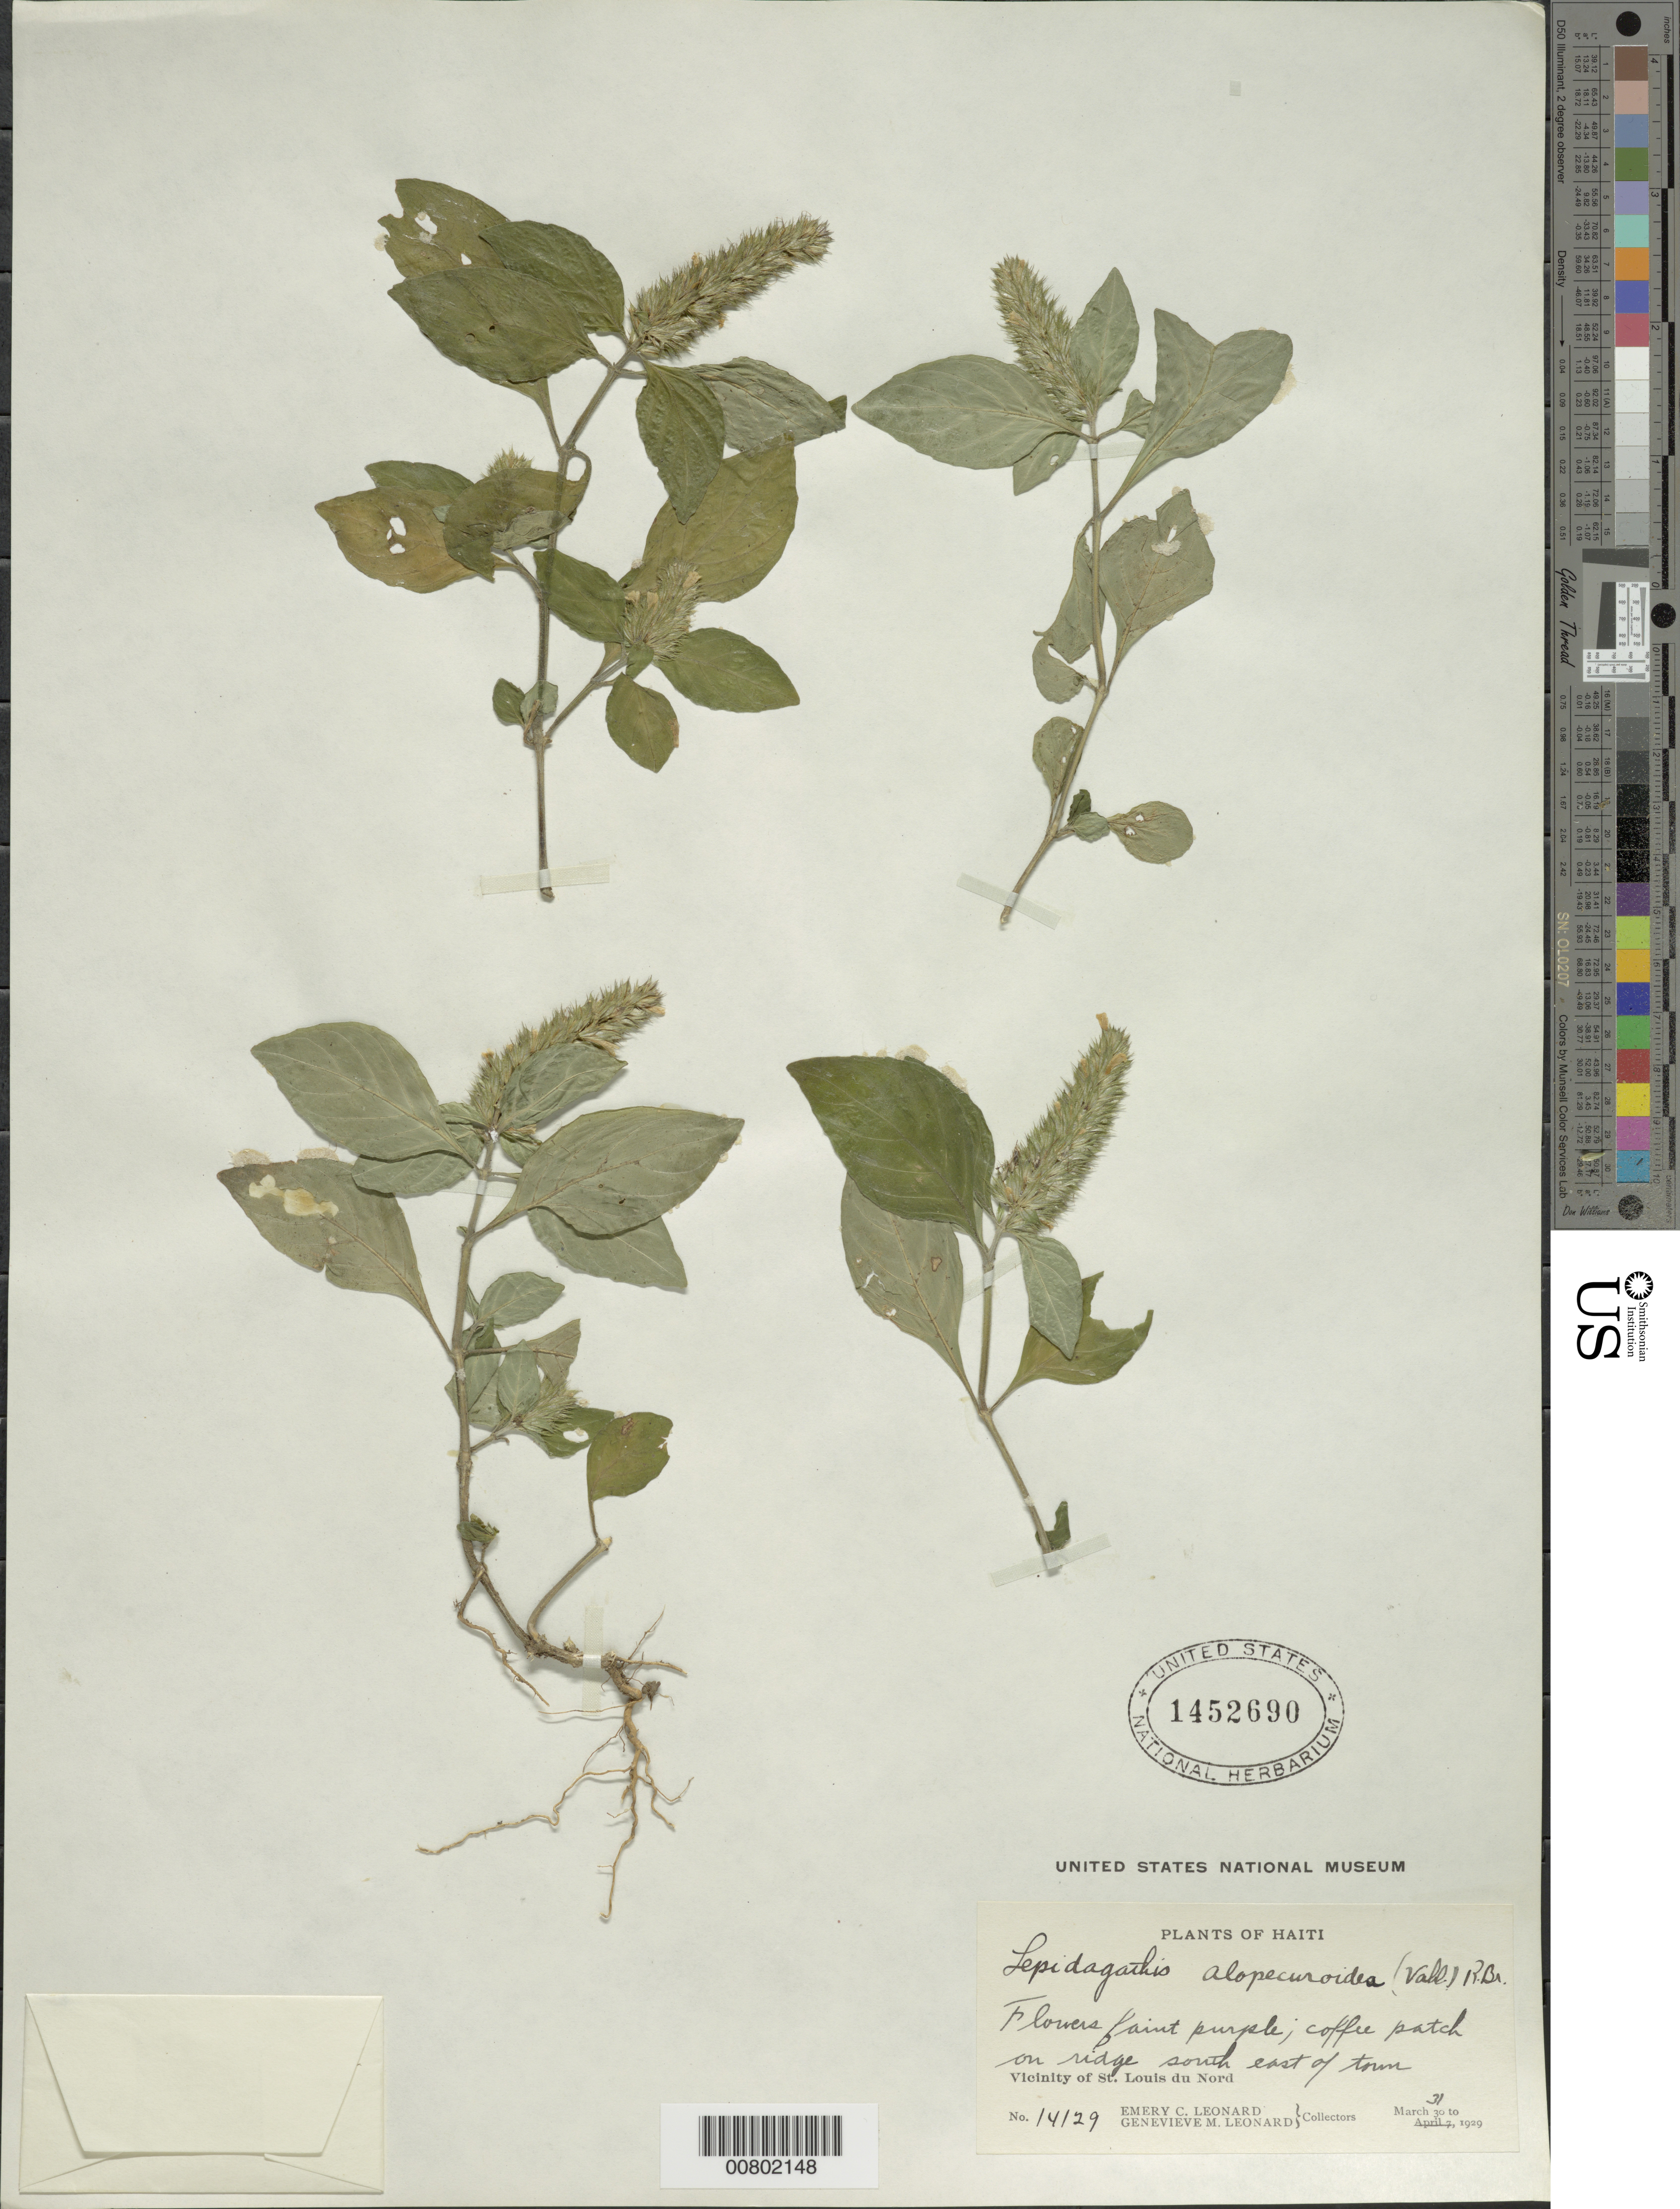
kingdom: Plantae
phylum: Tracheophyta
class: Magnoliopsida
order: Lamiales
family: Acanthaceae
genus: Teliostachya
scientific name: Teliostachya alopecuroidea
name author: (Vahl) Nees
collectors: E. C. Leonard & G. M. Leonard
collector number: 14129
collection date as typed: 31 Mar 1929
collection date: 1929-03-31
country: Haiti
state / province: Nord-Ouest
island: Hispaniola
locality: Vicinity of St. Louis du Nord, SE of town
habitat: Coffee patch on ridge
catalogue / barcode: US 1452690